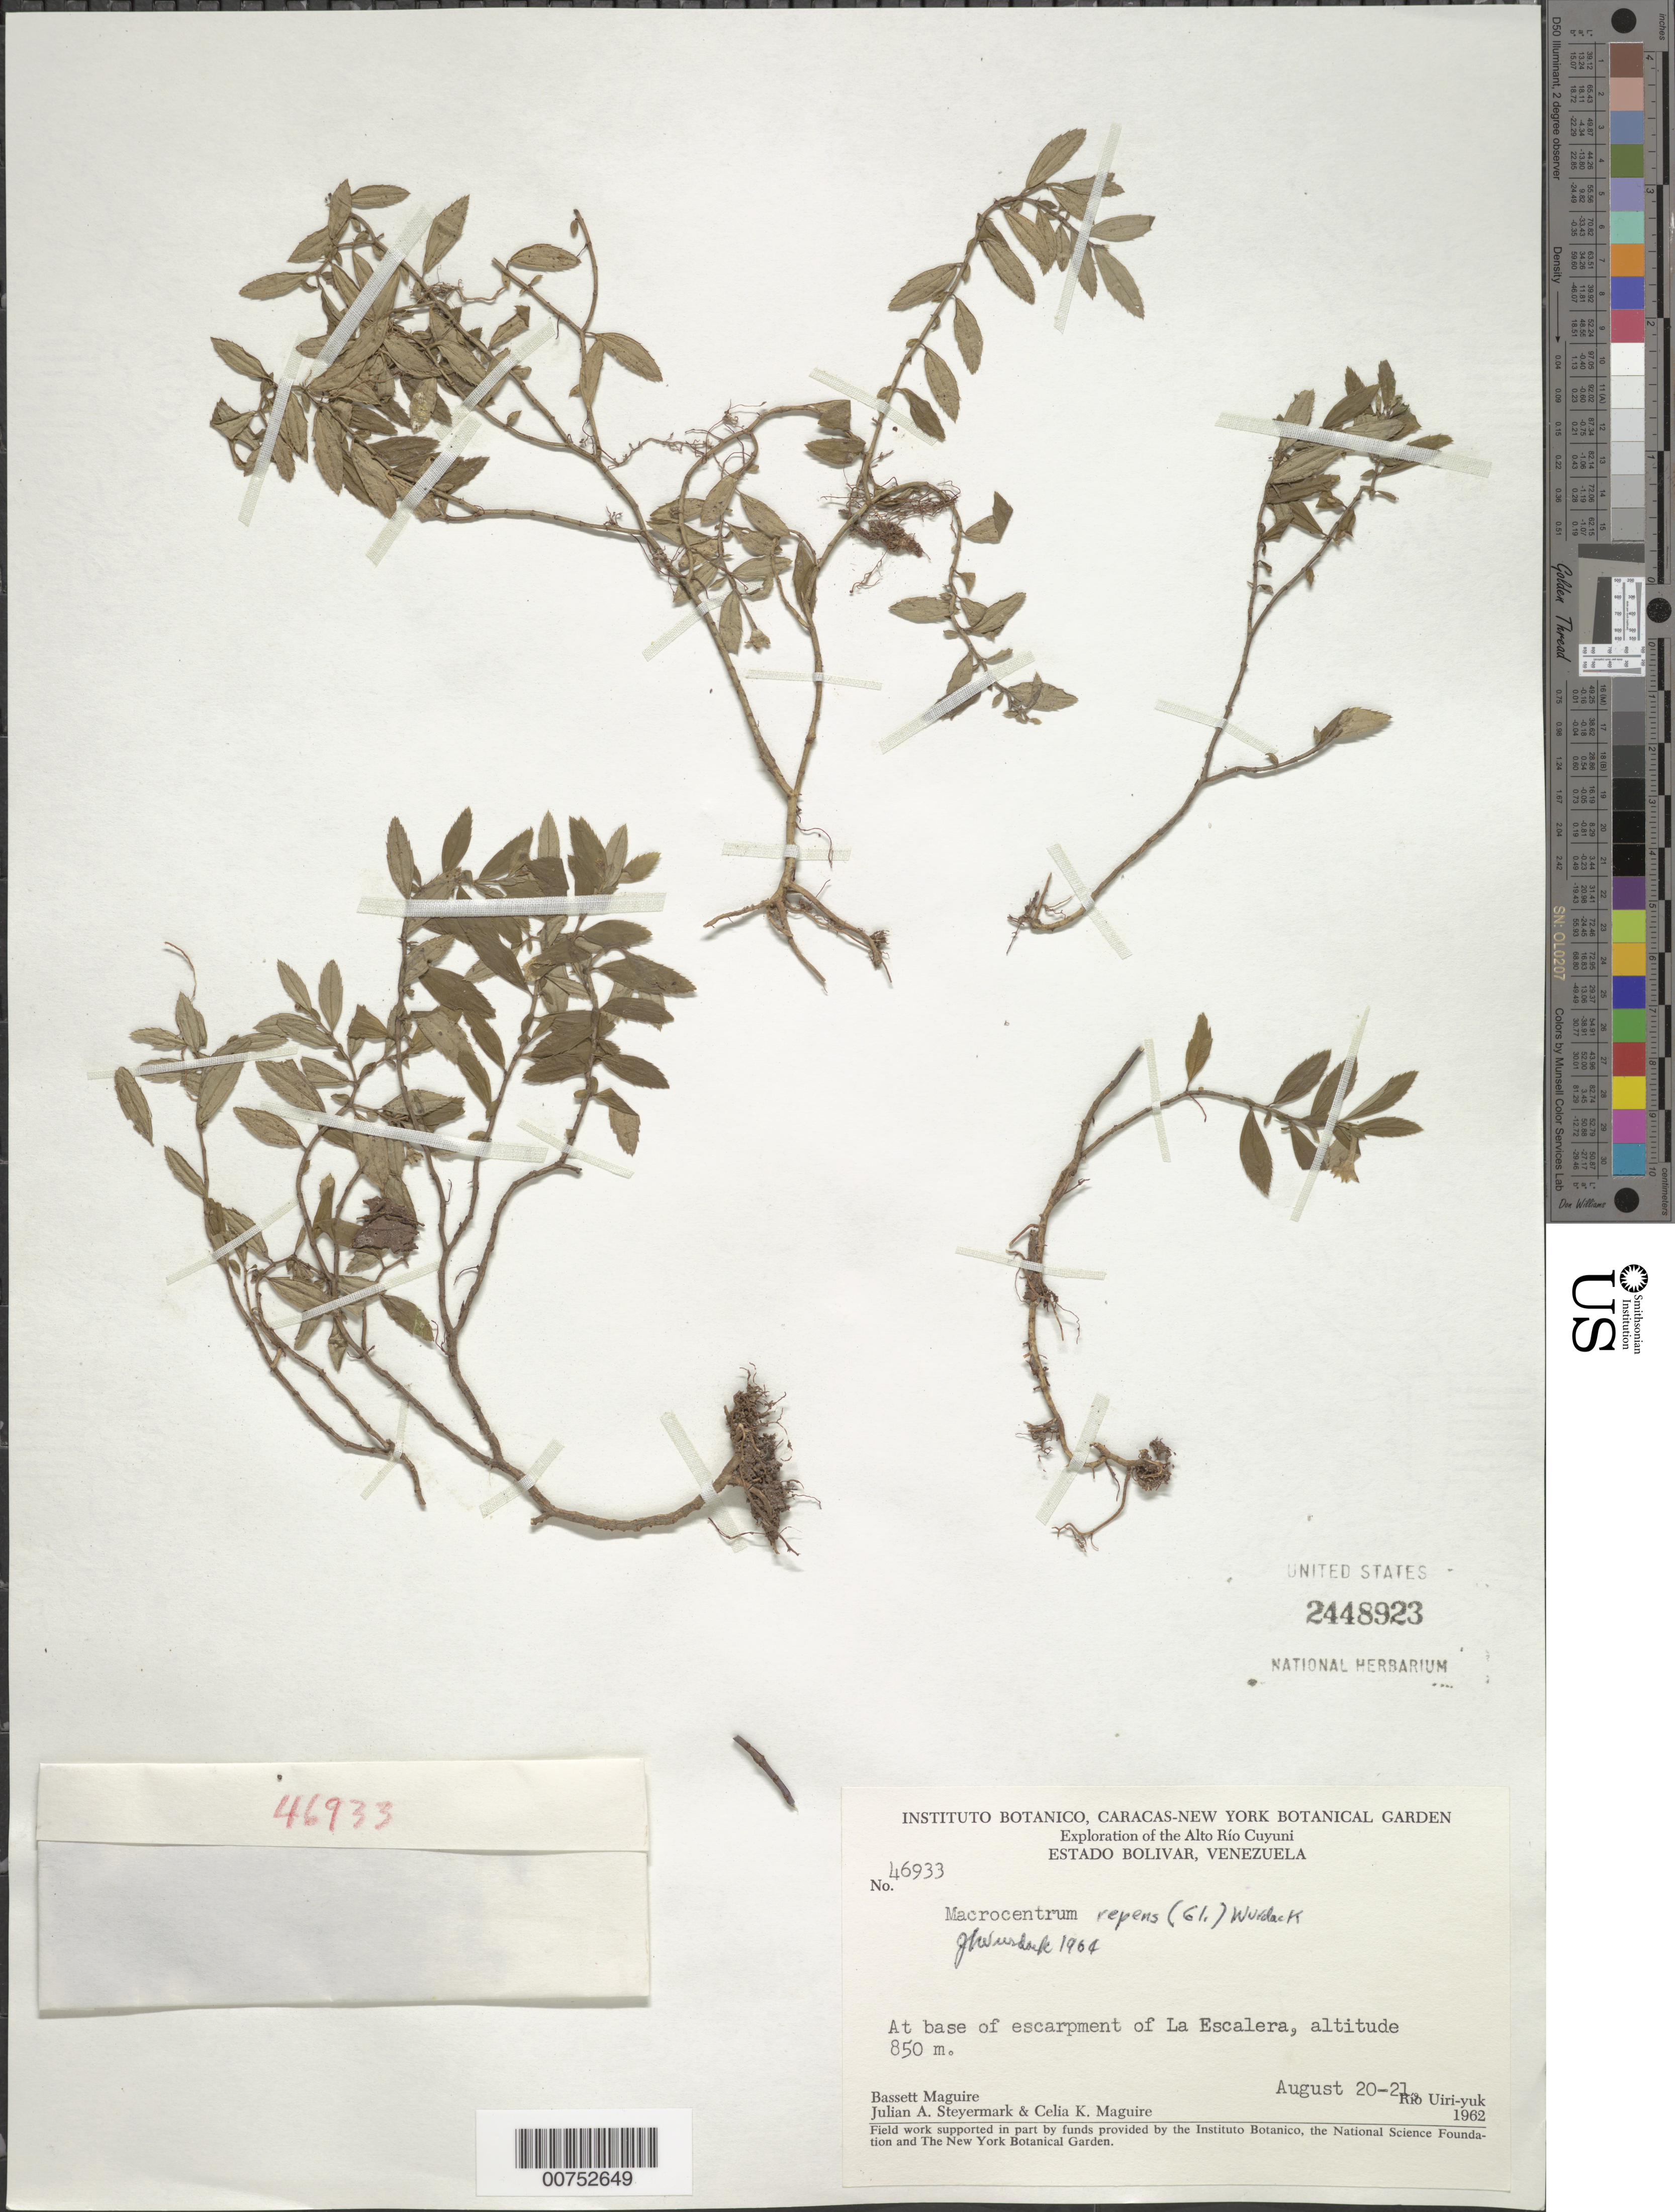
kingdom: Plantae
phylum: Tracheophyta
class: Magnoliopsida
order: Myrtales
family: Melastomataceae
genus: Macrocentrum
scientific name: Macrocentrum repens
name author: (Gleason) Wurdack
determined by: Wurdack, John J., (US), US (UNITED STATES)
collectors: B. Maguire, C. K. Maguire & G. Wilson-Browne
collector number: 46933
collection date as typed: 20-Aug-62 to 21-Aug-62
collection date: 1962-08-20/1962-08-21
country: Venezuela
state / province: Bolívar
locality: Alto Río Cuyuni, Río Uiri-yuk, La Escalera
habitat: Base of escarpment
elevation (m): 850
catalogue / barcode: US 2448923